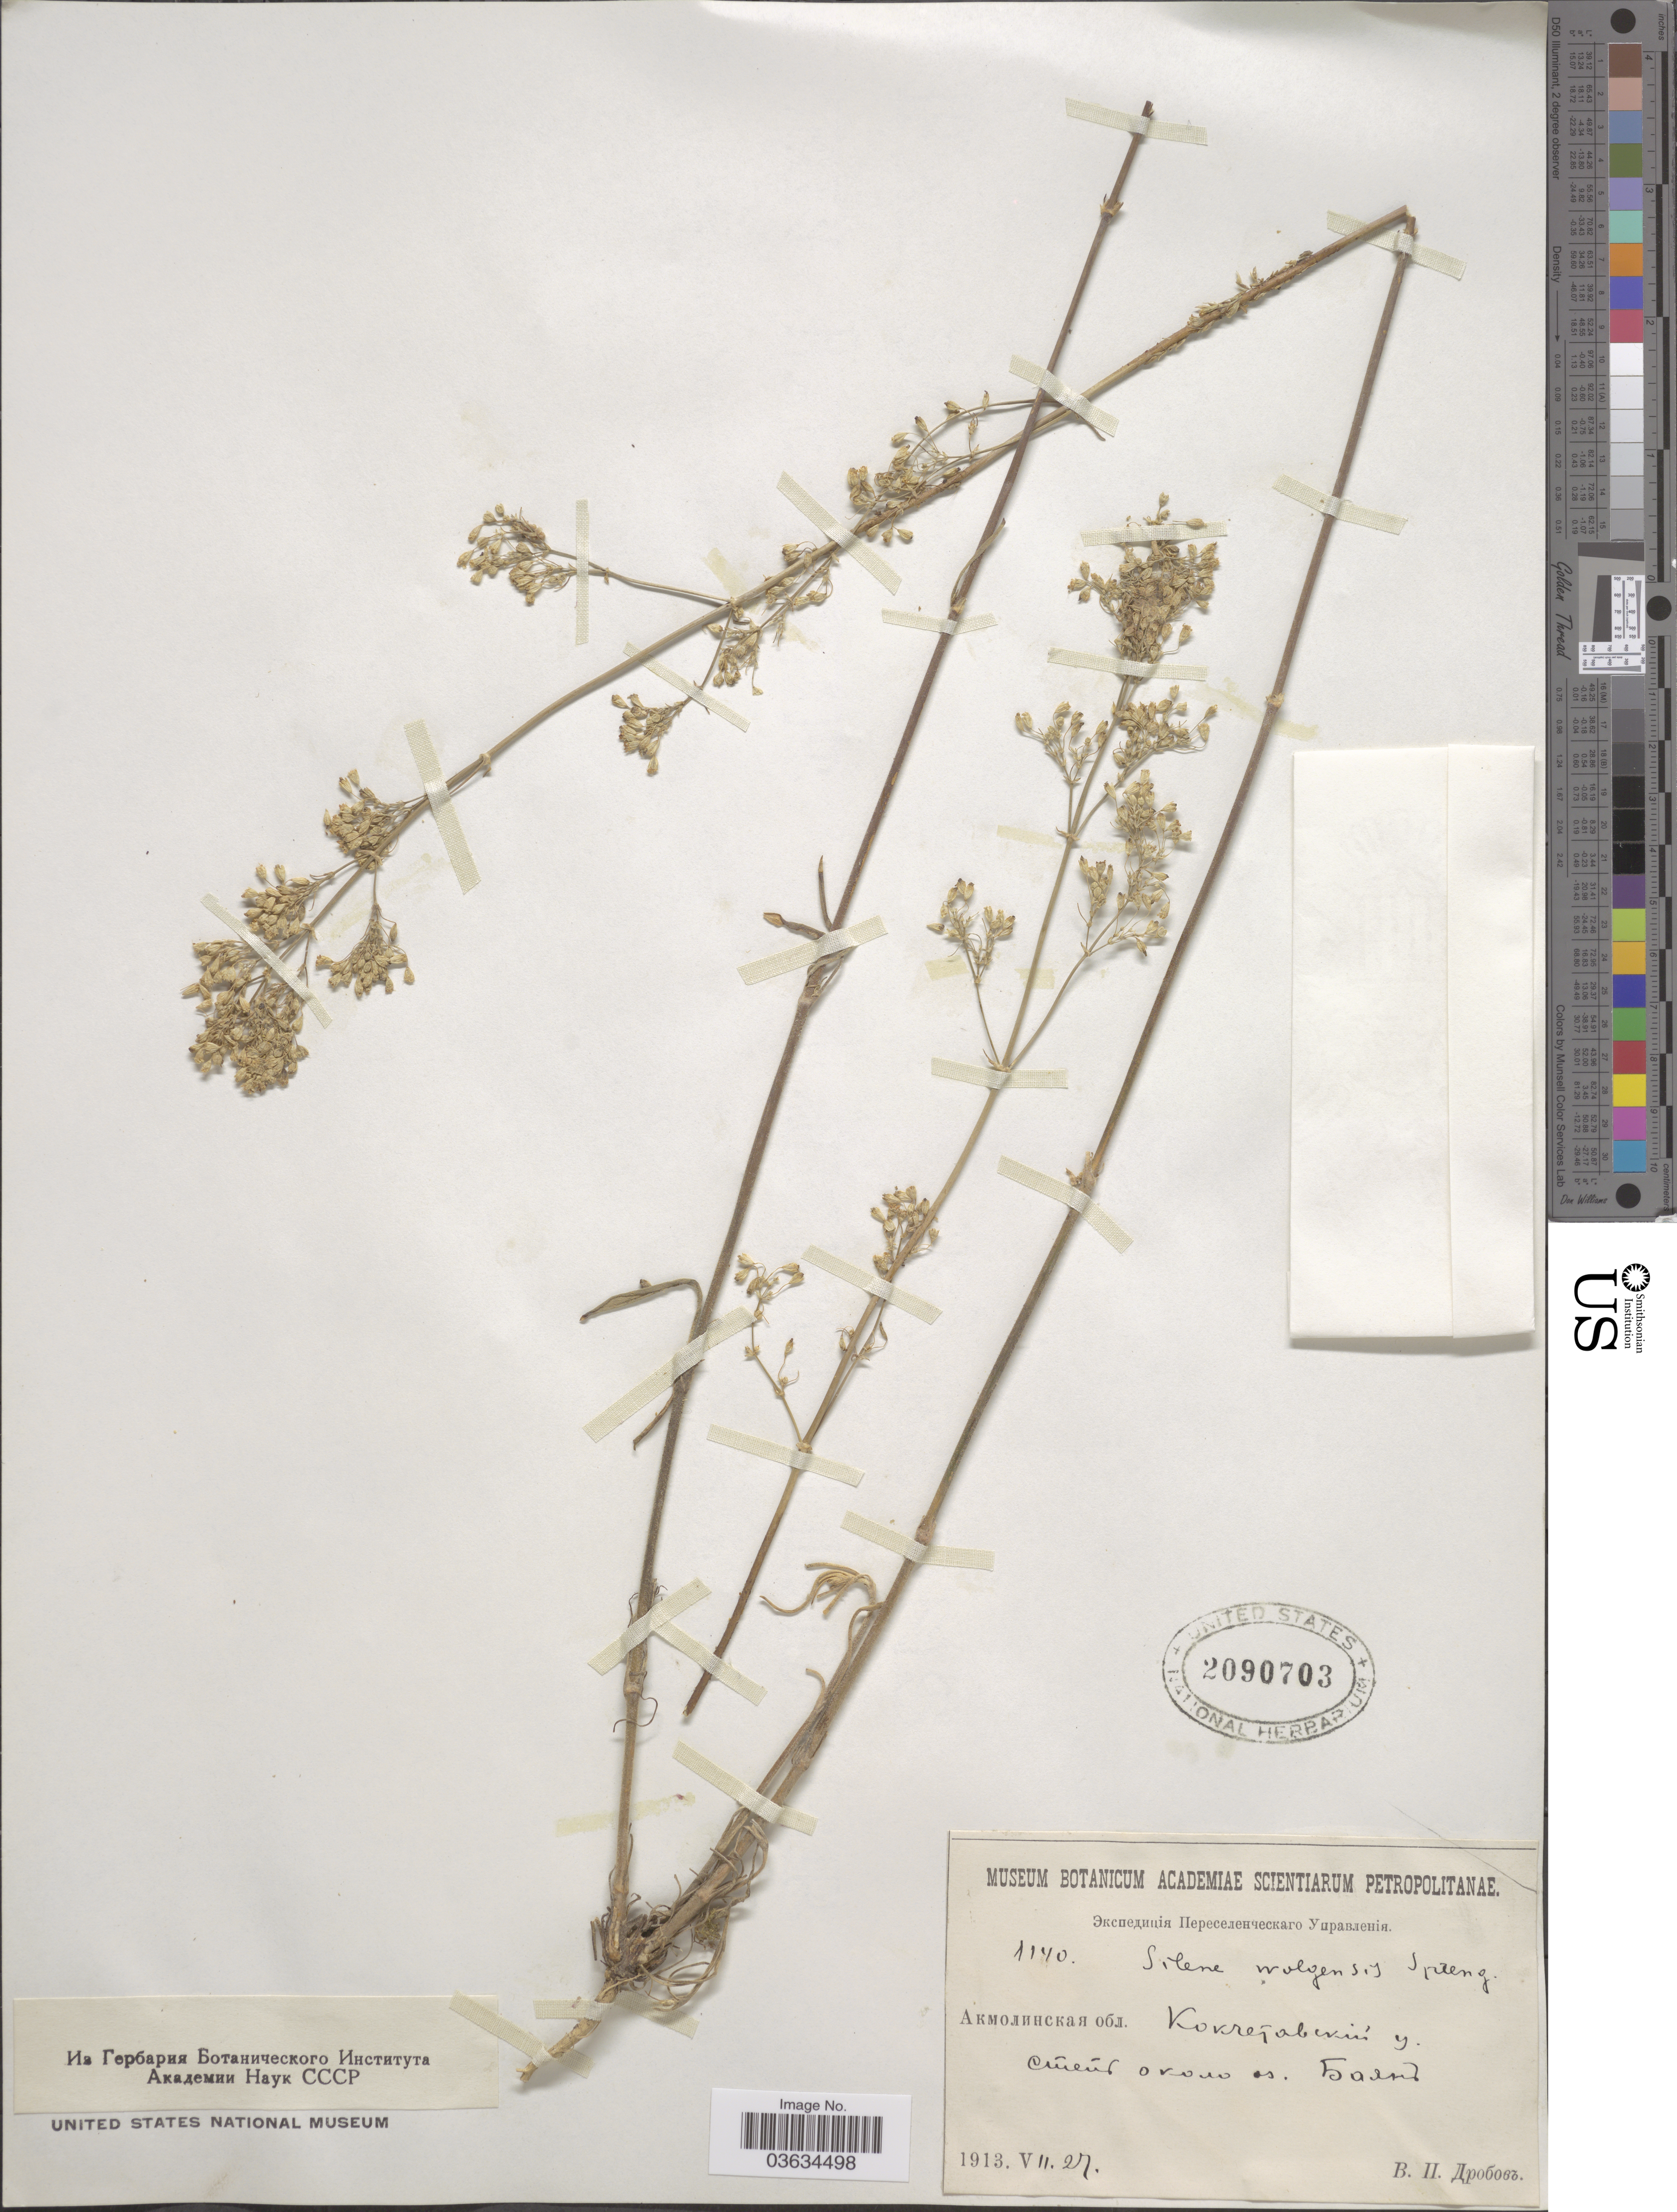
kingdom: Plantae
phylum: Tracheophyta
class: Magnoliopsida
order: Caryophyllales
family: Caryophyllaceae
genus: Silene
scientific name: Silene wolgensis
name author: (Hornem.) Otth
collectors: V. Drobov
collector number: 1140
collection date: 1913-07-27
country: Kazakhstan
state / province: Aqmola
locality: Near Bayant.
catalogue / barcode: US 2090703